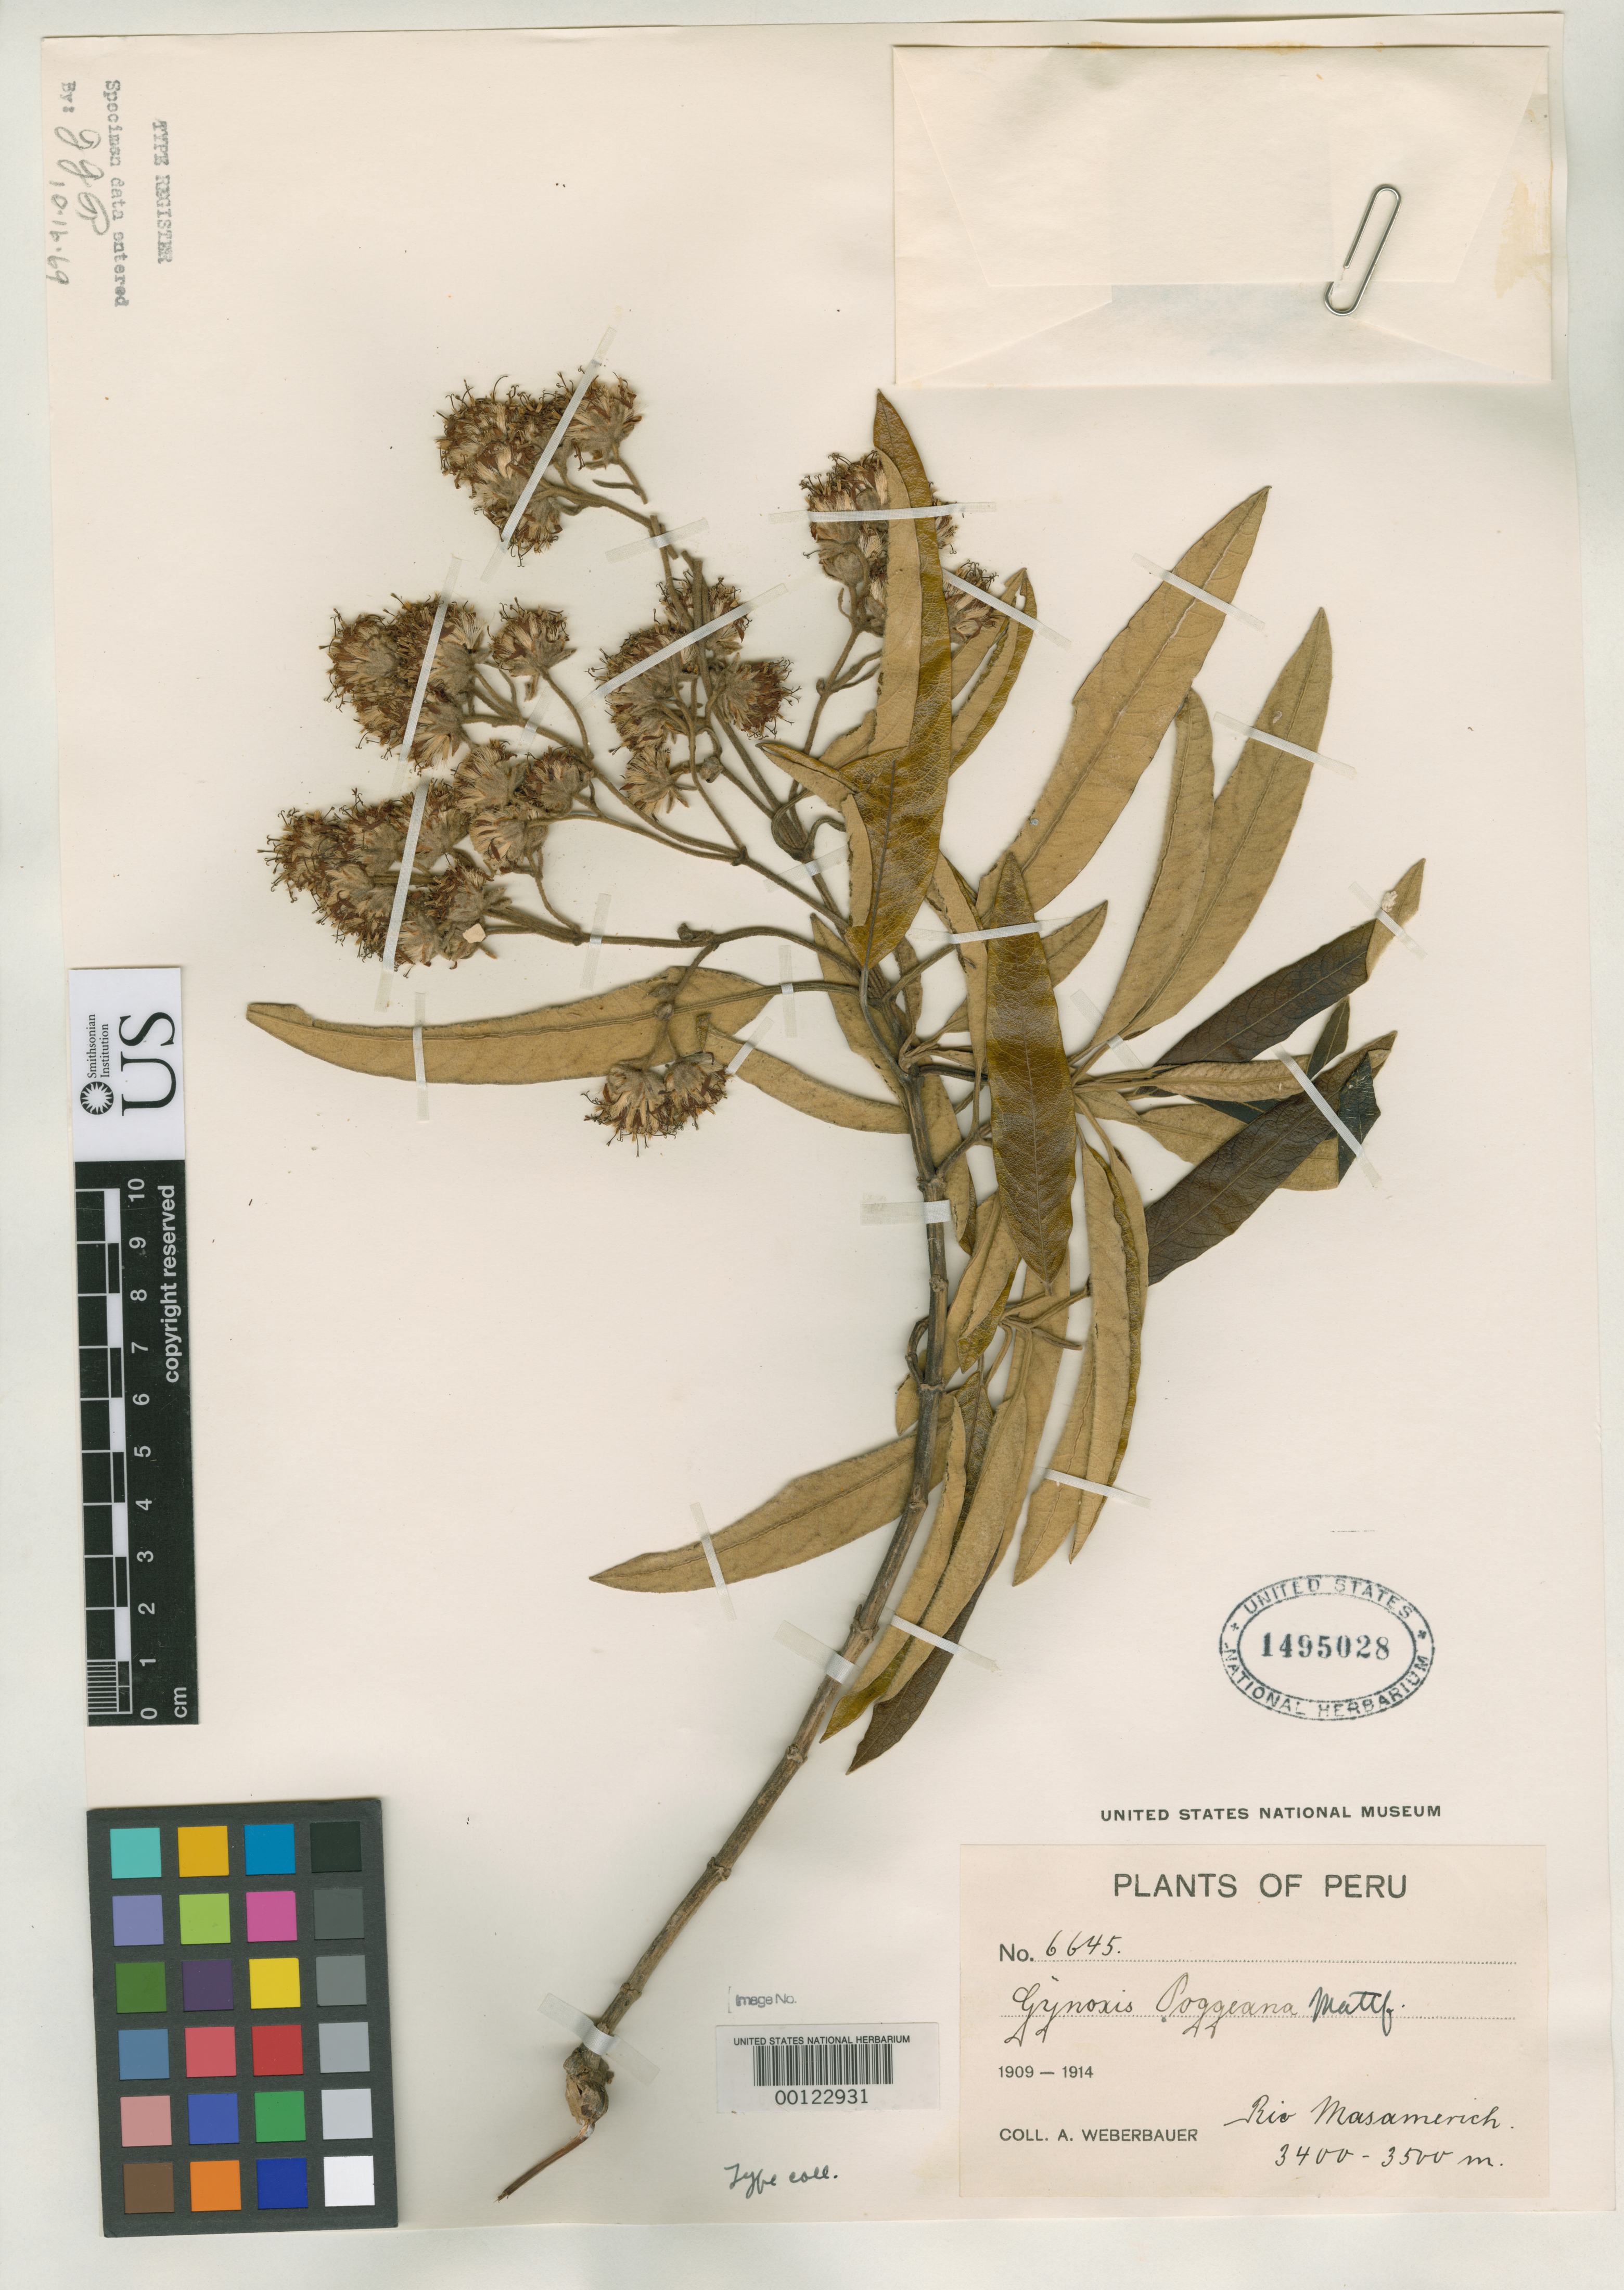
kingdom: Plantae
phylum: Tracheophyta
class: Magnoliopsida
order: Asterales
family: Asteraceae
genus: Gynoxys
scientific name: Gynoxys poggeana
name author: Mattf.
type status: Isotype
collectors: A. Weberbauer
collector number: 6645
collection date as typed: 1909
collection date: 1909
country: Peru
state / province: Junín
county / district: Jauja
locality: Rio Masamerich.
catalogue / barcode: US 1495028